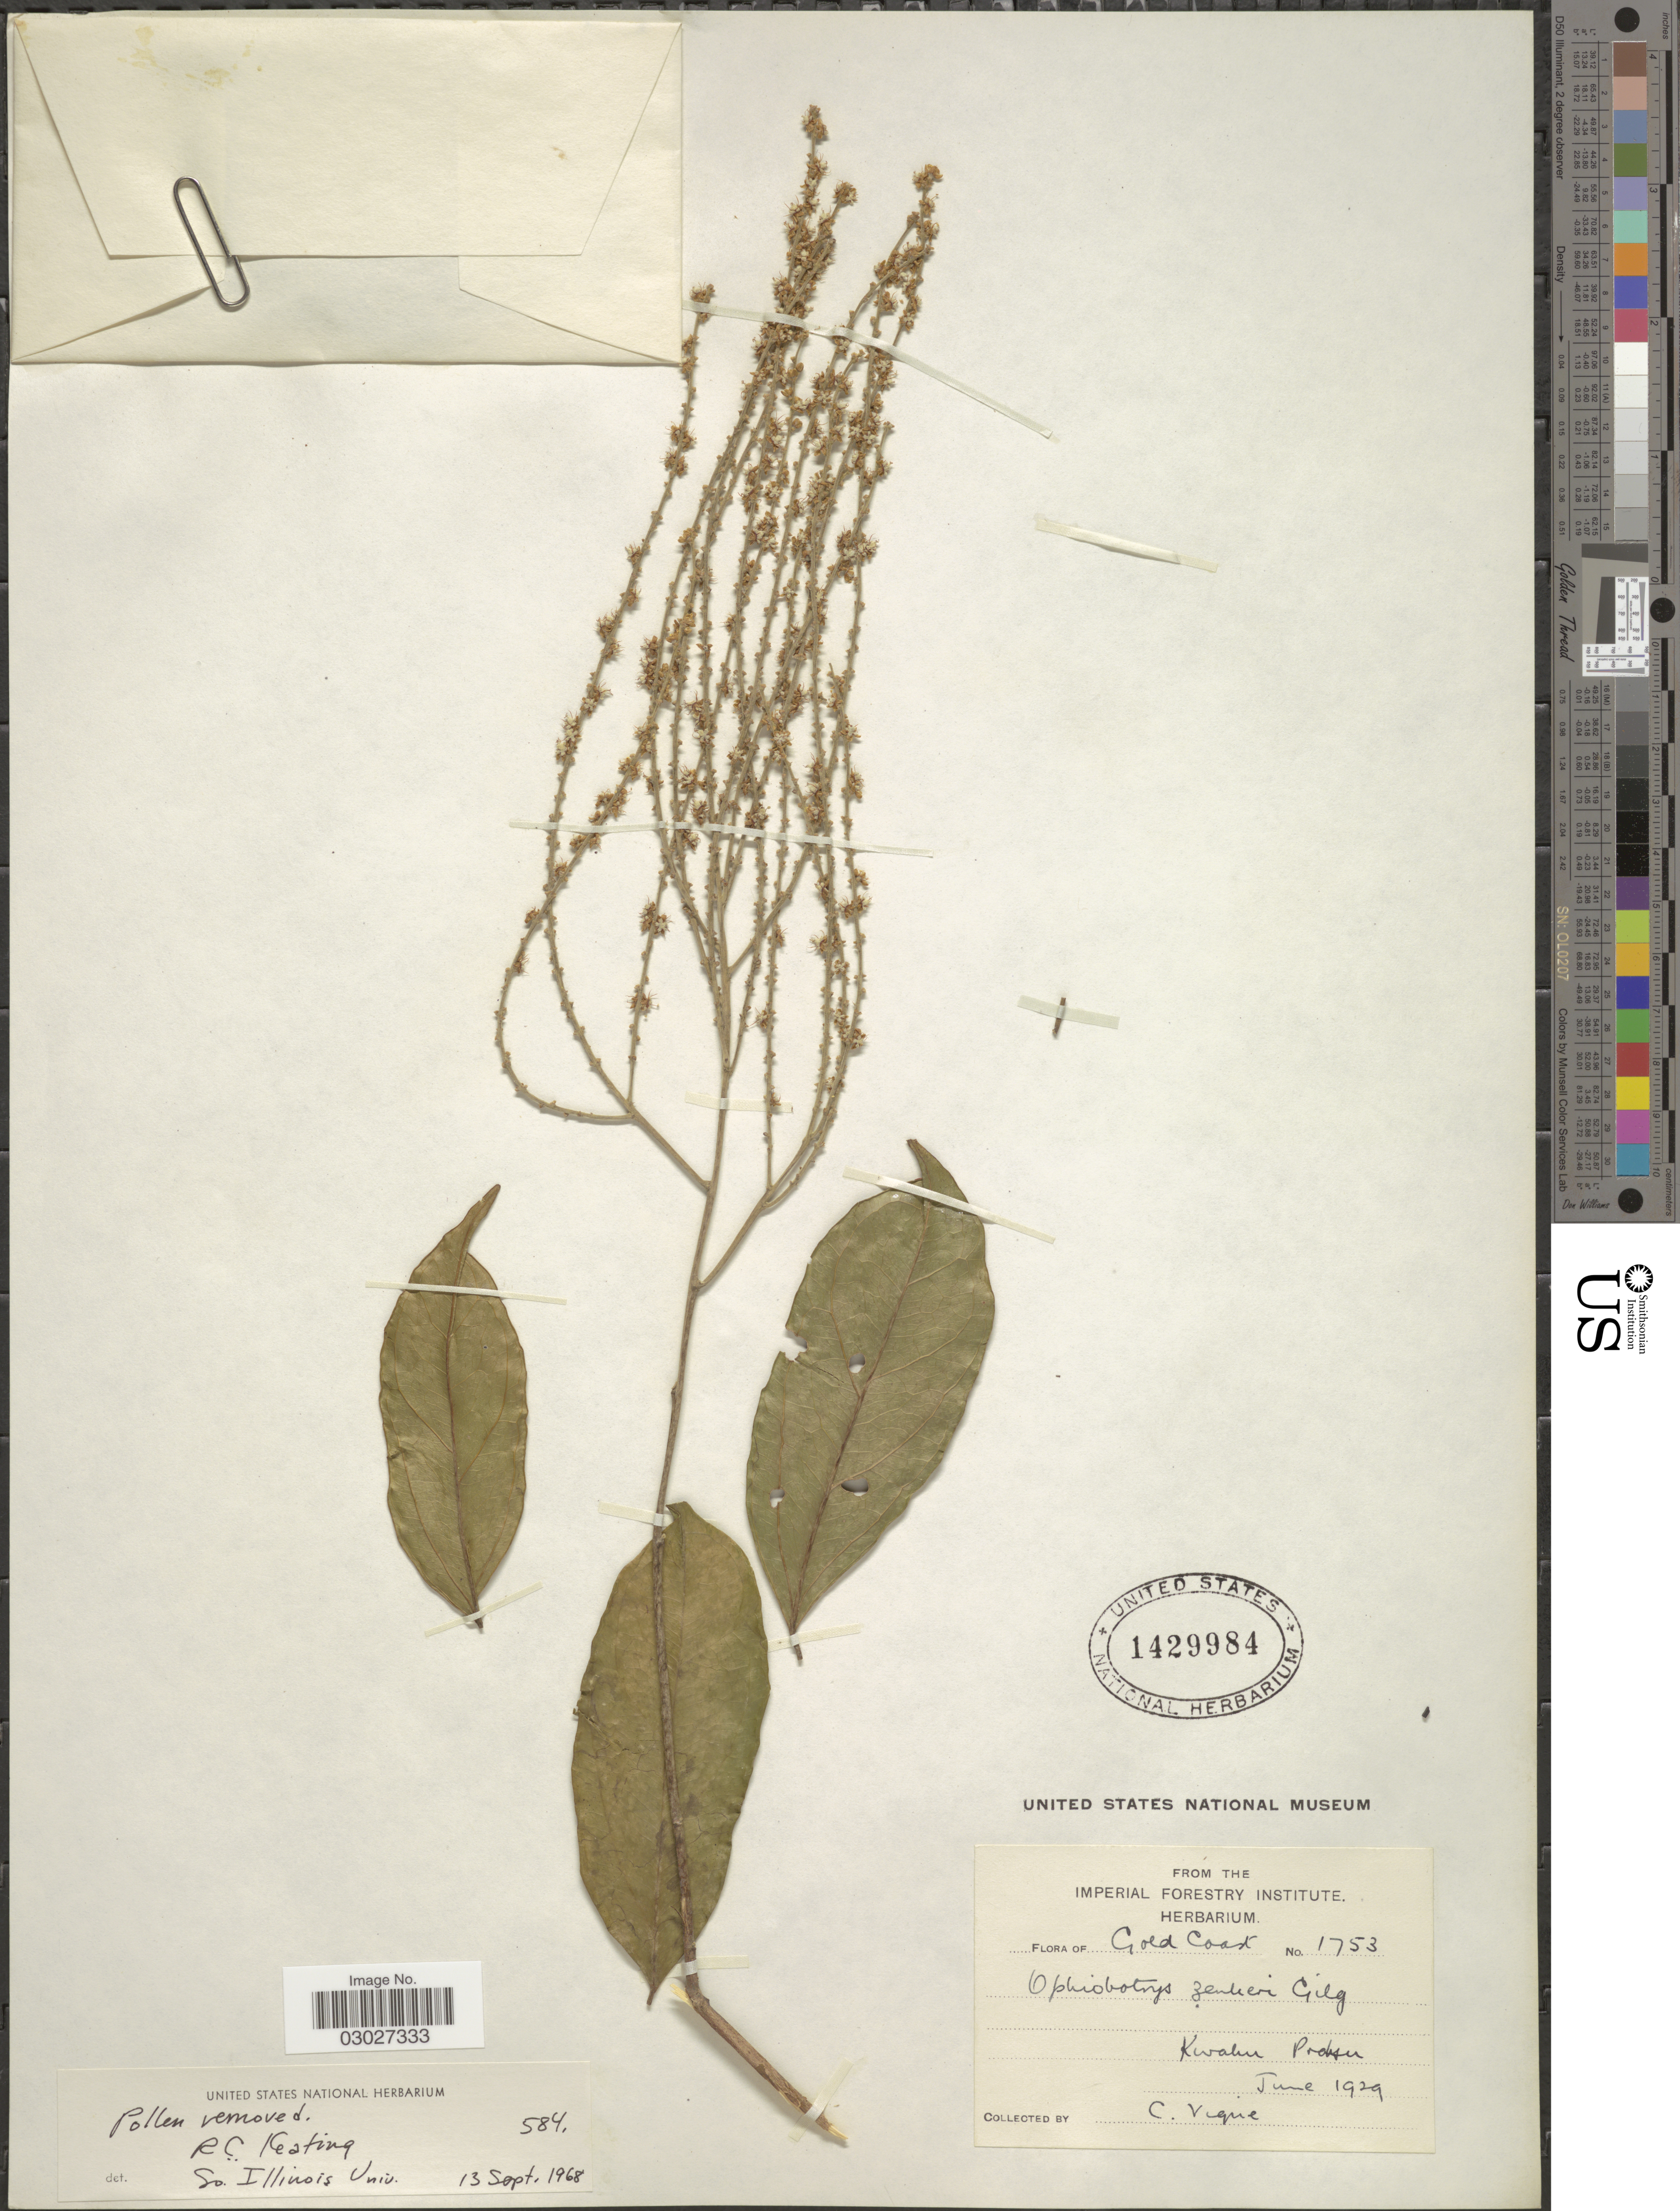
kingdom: Plantae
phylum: Tracheophyta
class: Magnoliopsida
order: Malpighiales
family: Salicaceae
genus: Dianyuea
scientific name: Dianyuea turbinata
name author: (H.J. Dong & H. Peng) C. Shang et al.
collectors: C. Vigne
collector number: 1753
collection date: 1929-06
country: Ghana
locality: Gold Coast, Kwahu Praso.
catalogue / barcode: US 1429984